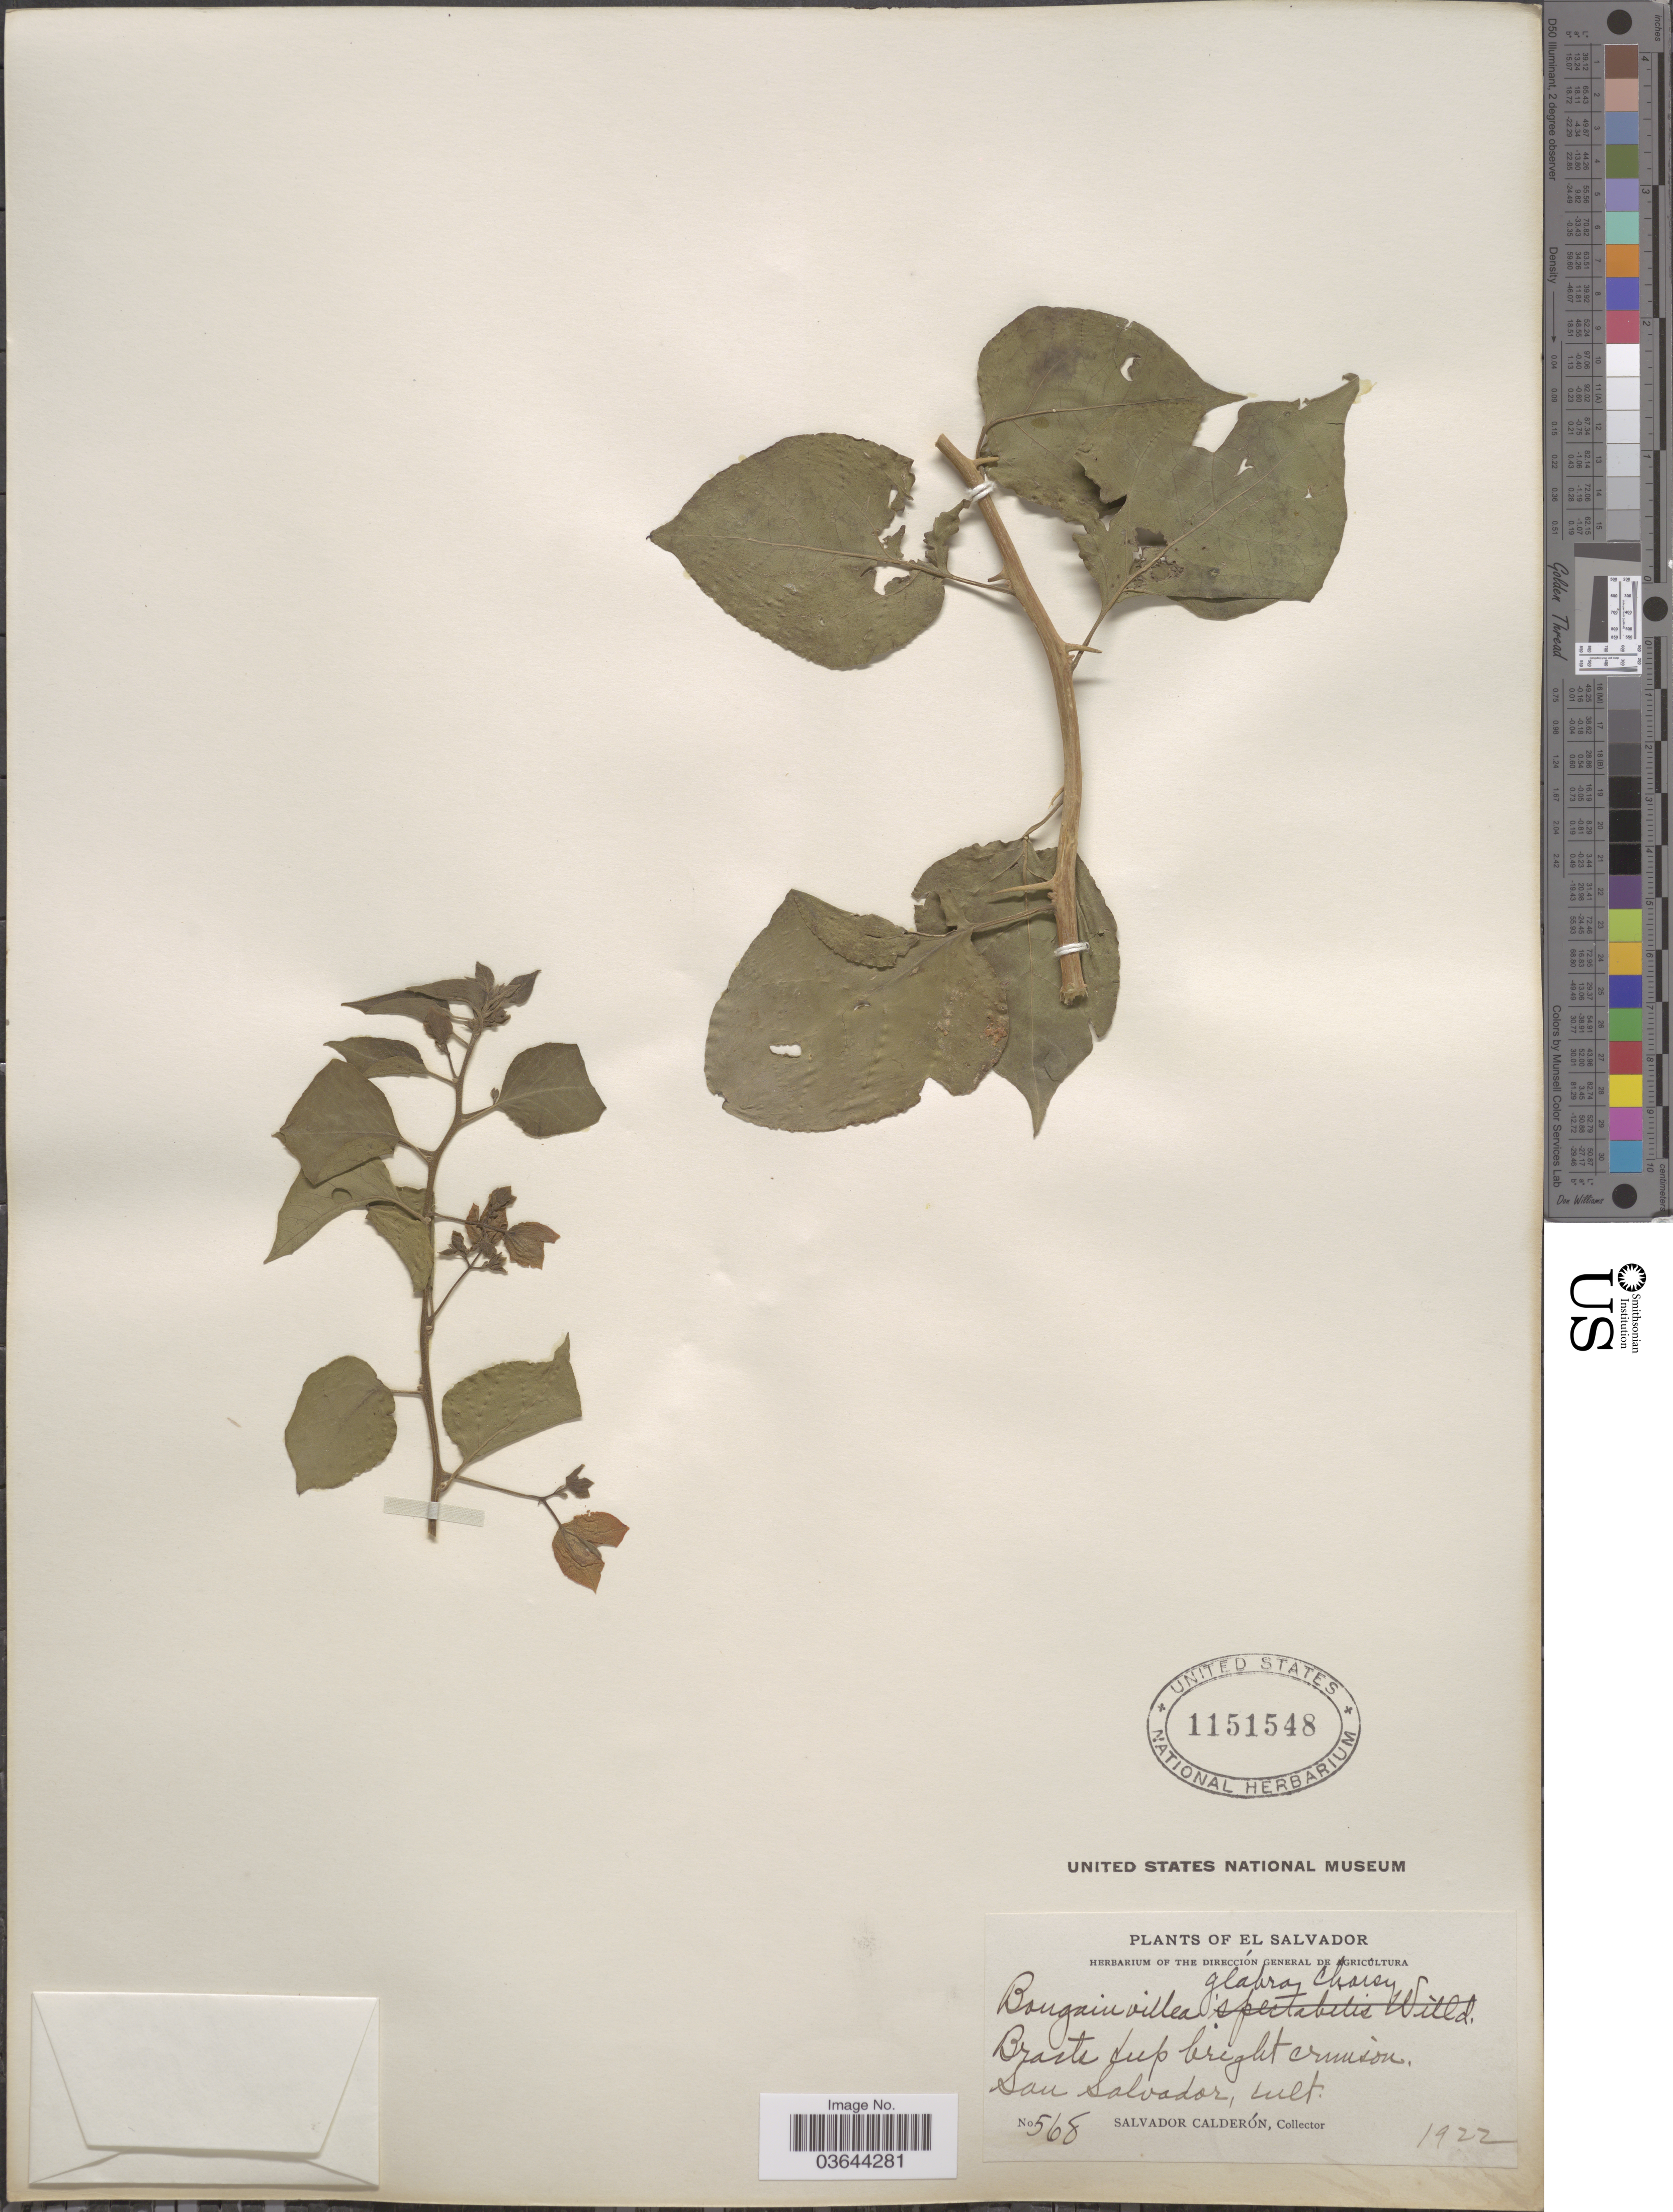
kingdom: Plantae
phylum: Tracheophyta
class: Magnoliopsida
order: Caryophyllales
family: Nyctaginaceae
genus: Bougainvillea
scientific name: Bougainvillea glabra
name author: Choisy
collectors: S. Calderón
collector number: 568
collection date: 1922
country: El Salvador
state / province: San Salvador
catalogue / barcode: US 1151548